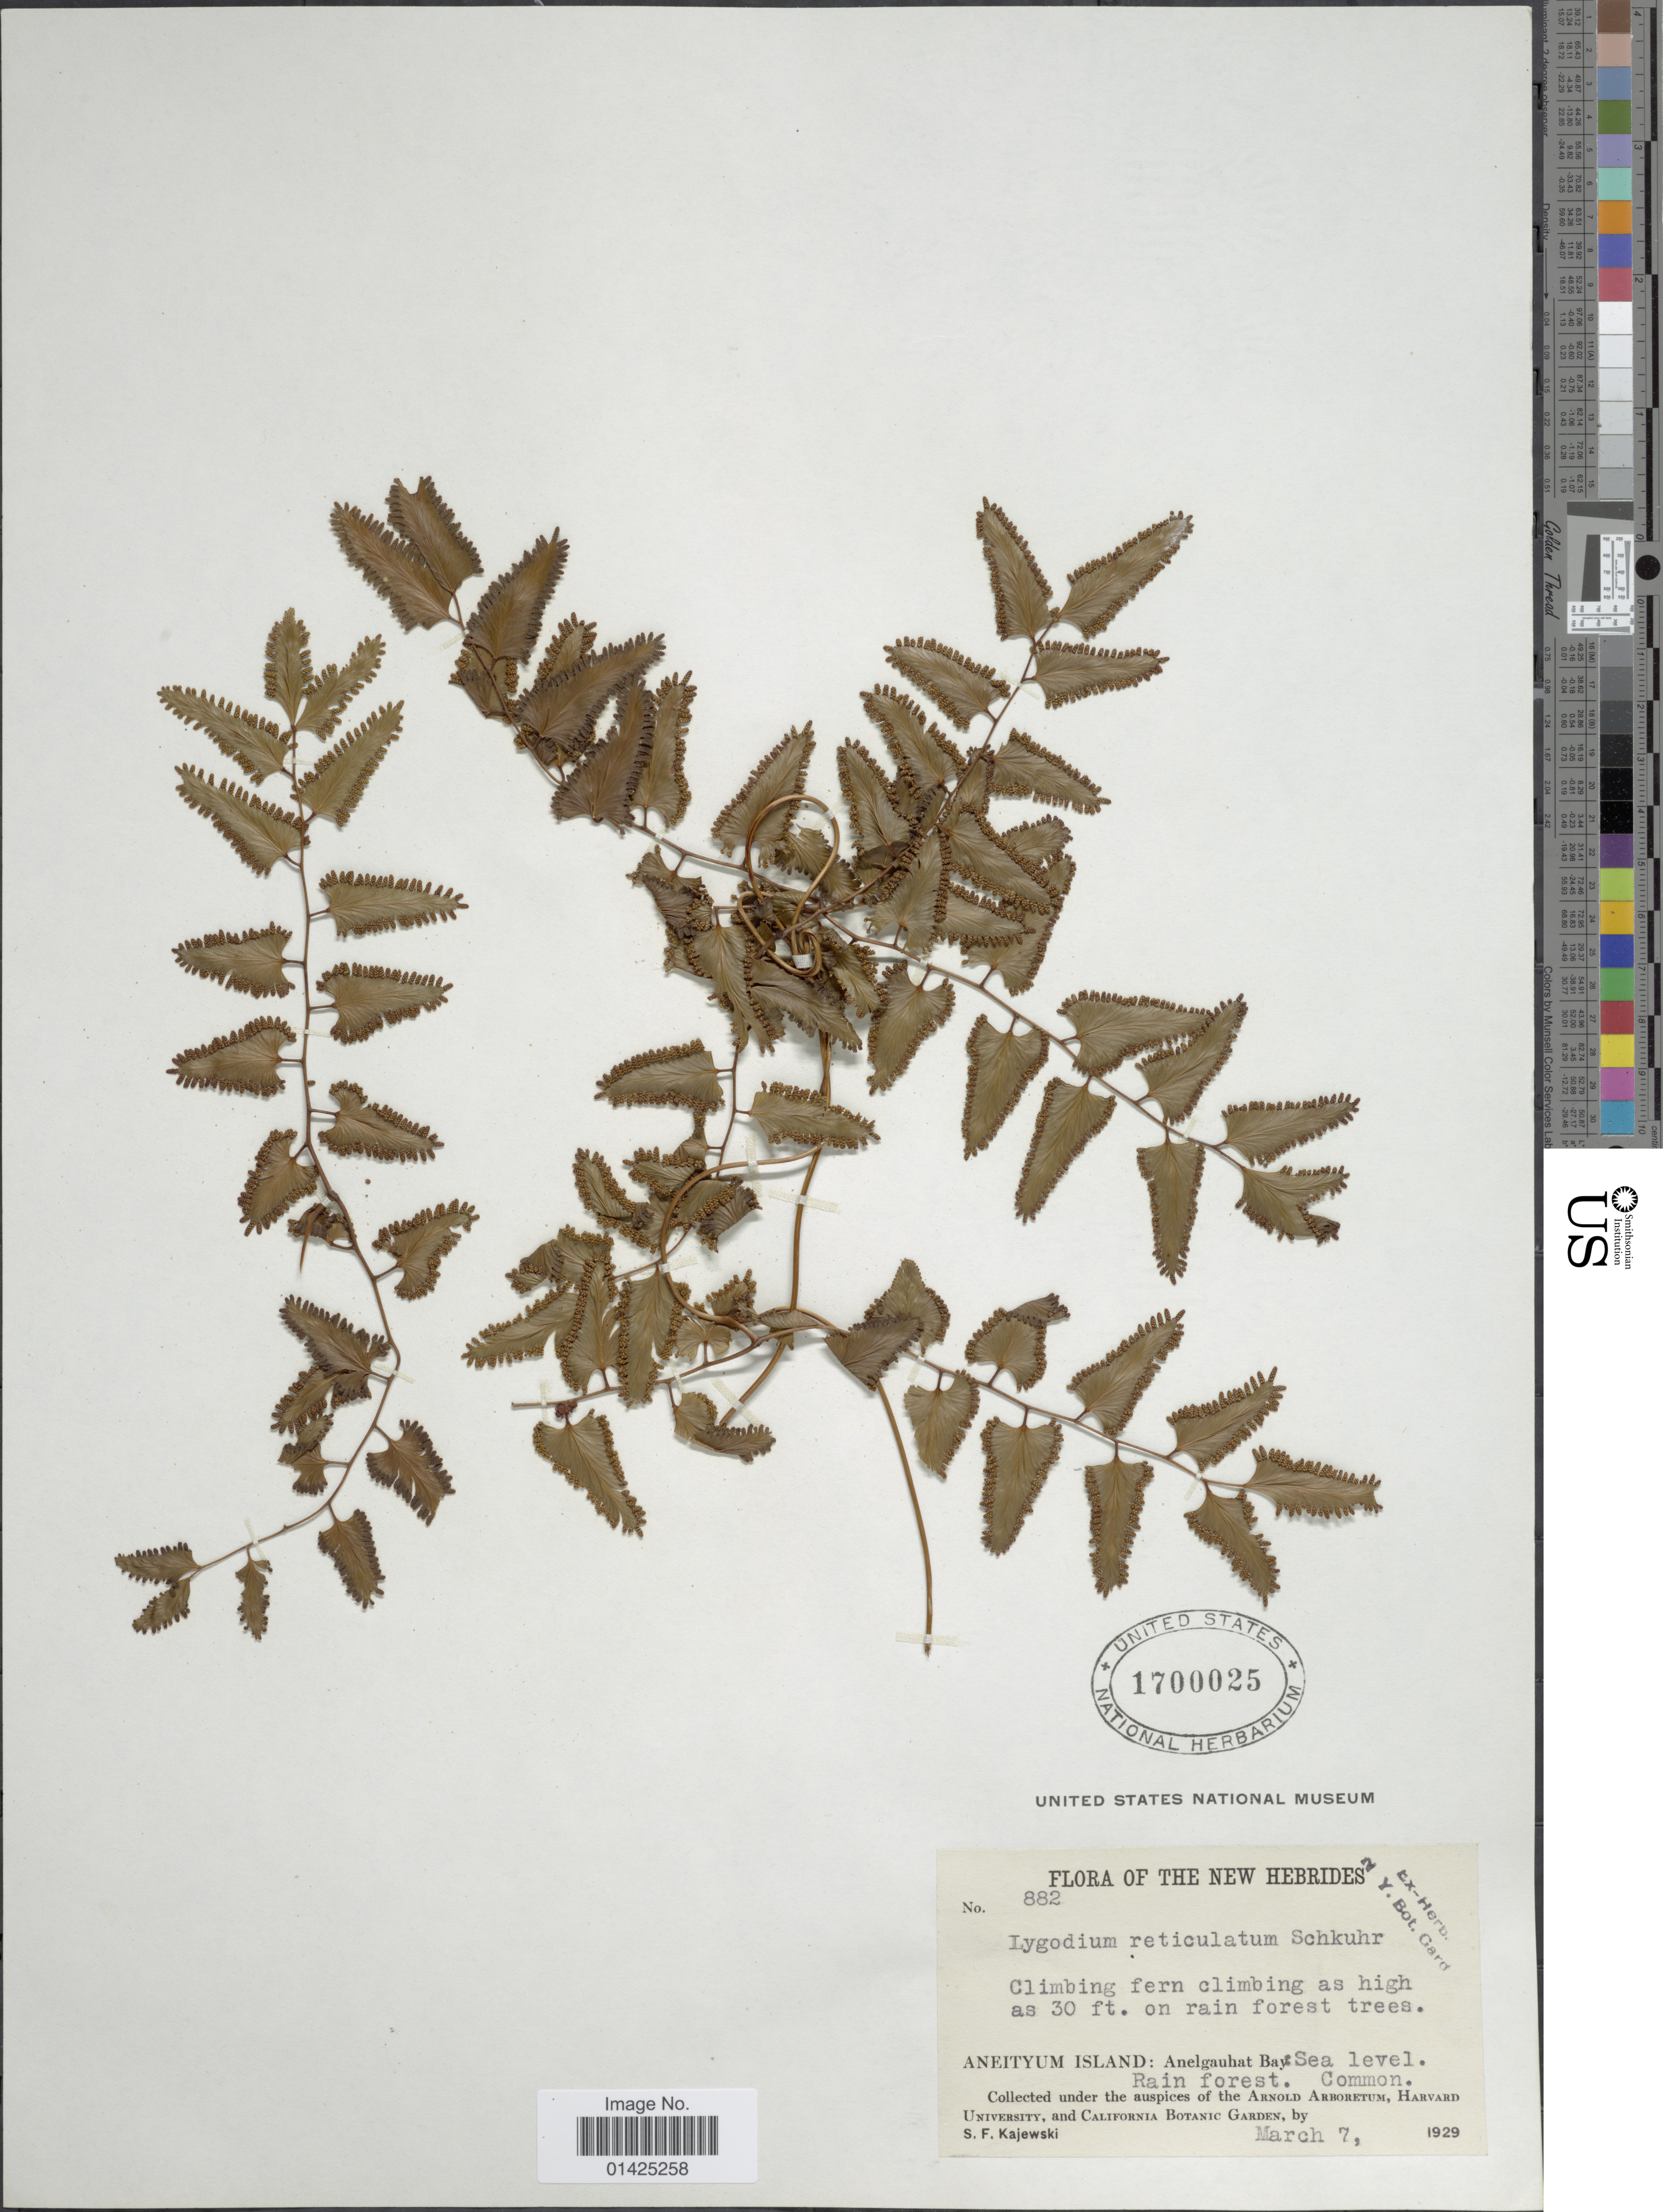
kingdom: Plantae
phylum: Tracheophyta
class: Polypodiopsida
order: Schizaeales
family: Lygodiaceae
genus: Lygodium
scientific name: Lygodium reticulatum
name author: Schkuhr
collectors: S.J. Kajewski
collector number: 882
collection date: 1929-03-07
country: Vanuatu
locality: The New Hebrides, Aneityum Island: Anelgauhut bay.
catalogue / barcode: US 1700025